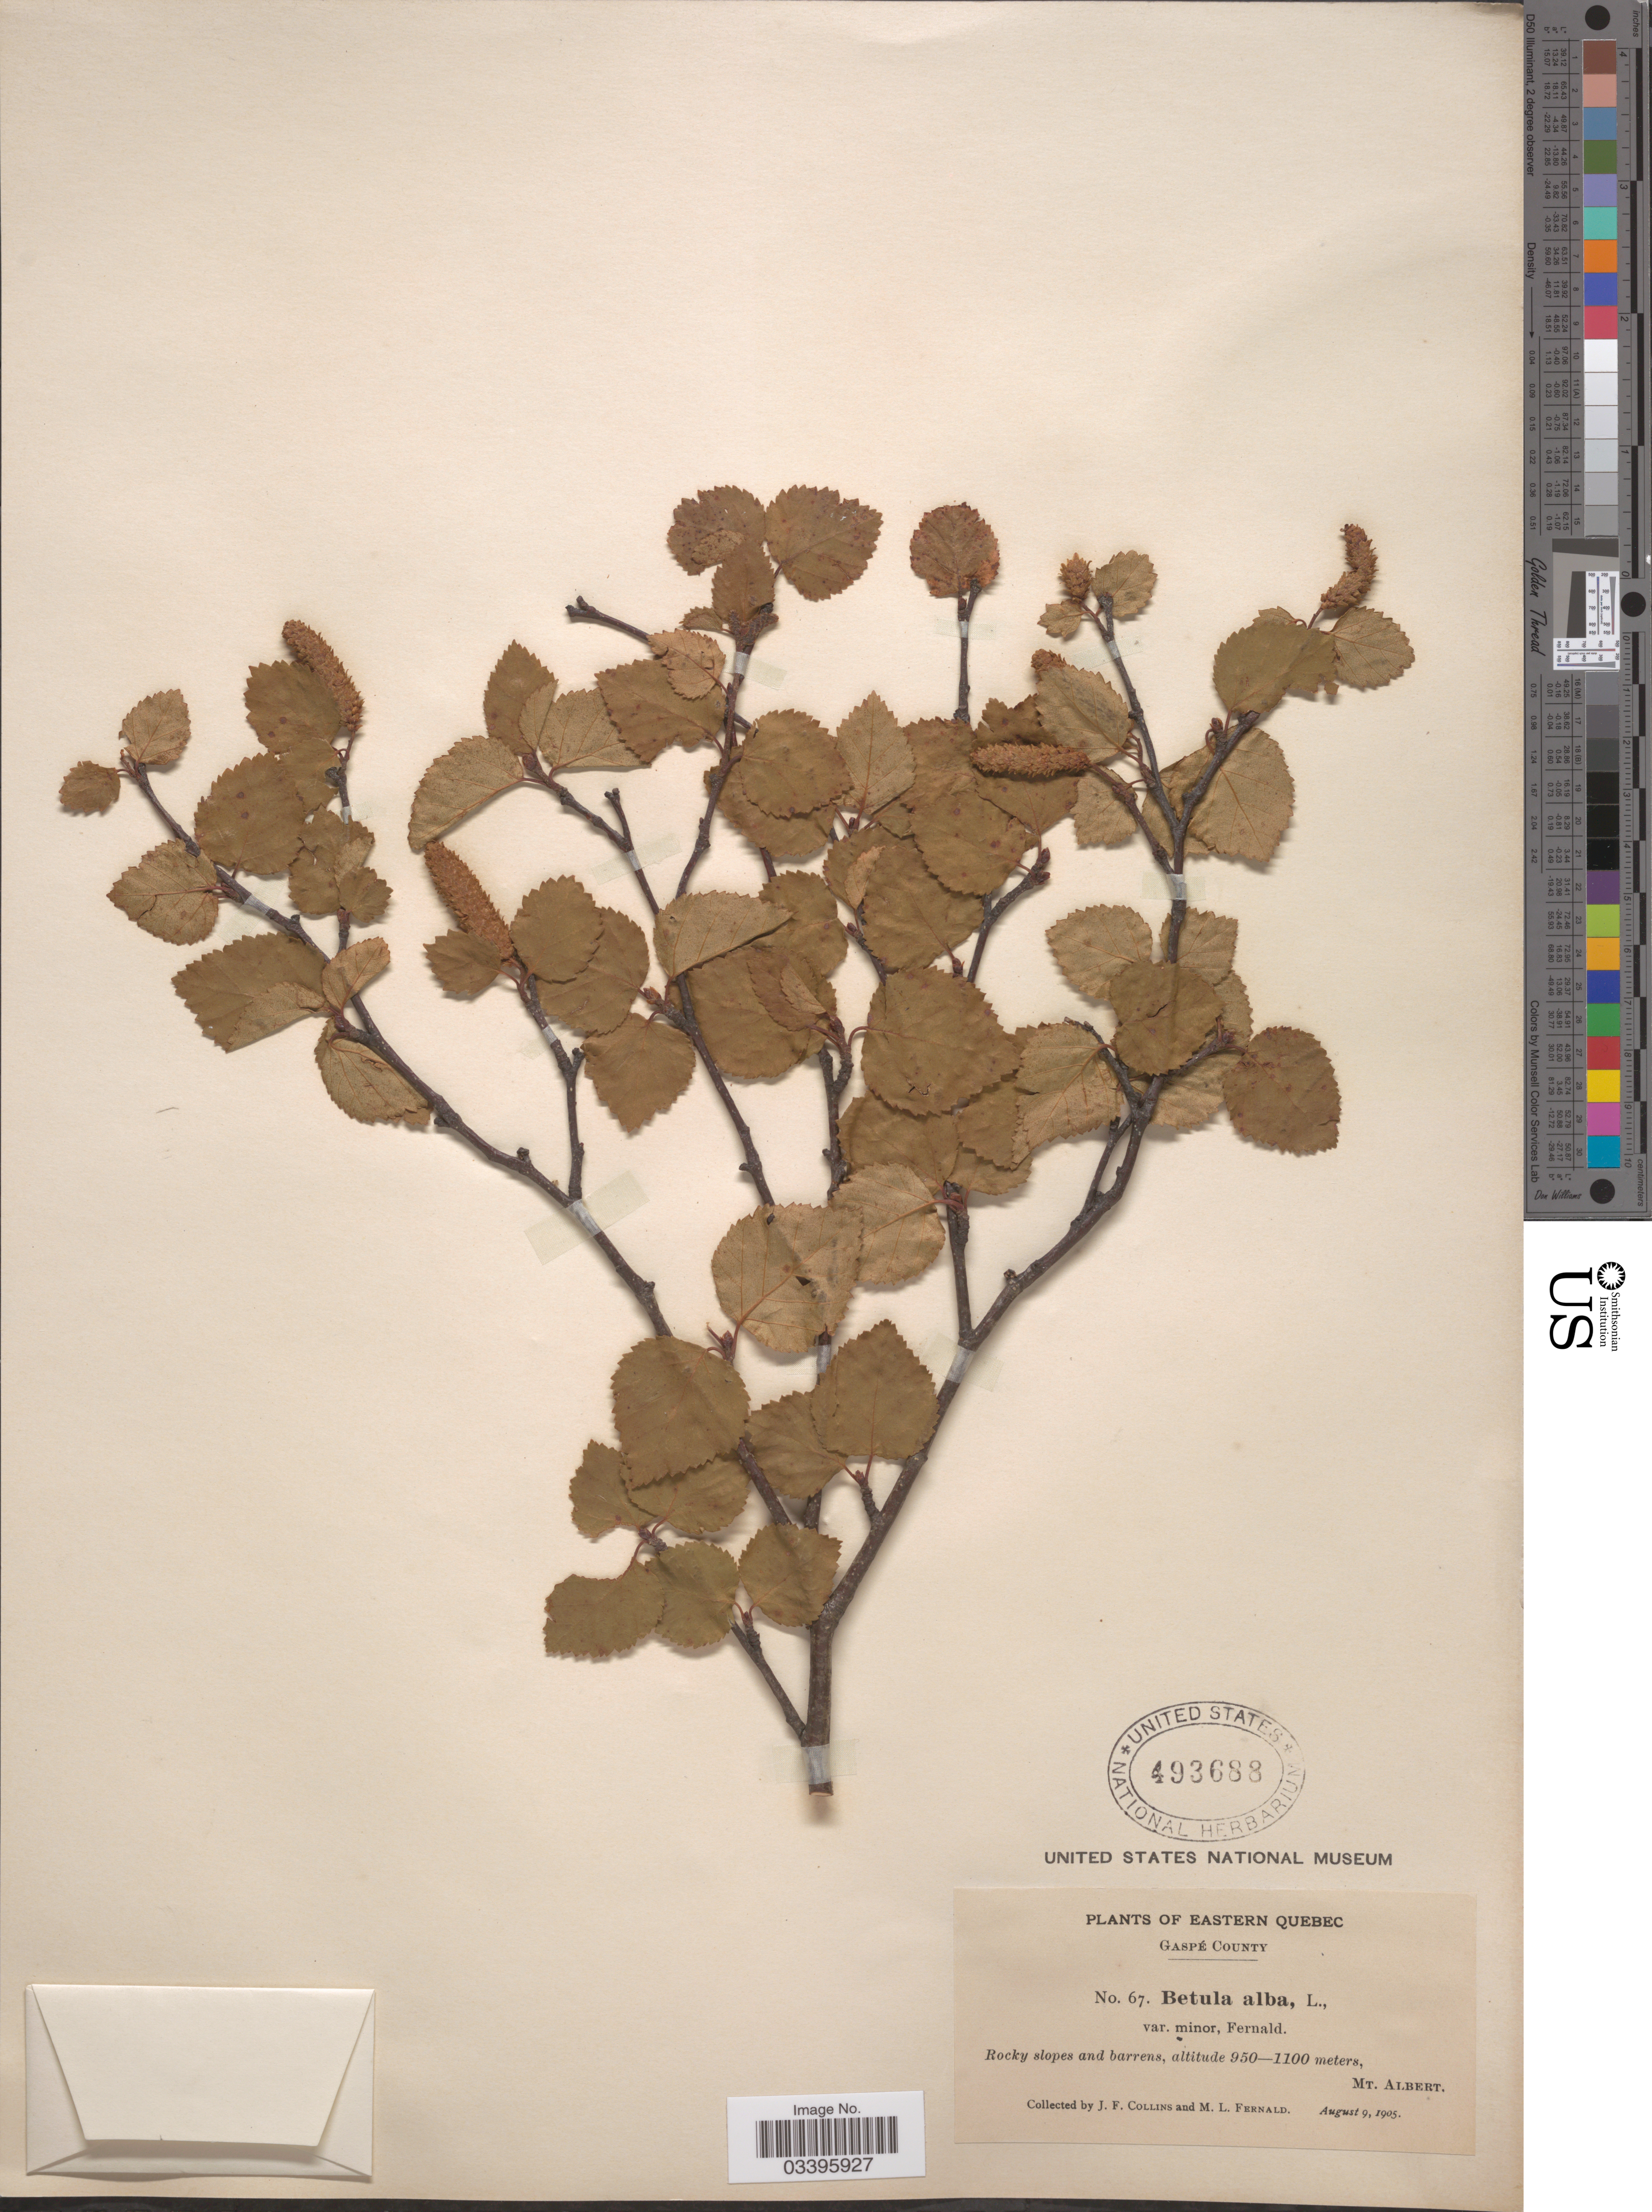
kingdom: Plantae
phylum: Tracheophyta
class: Magnoliopsida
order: Fagales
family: Betulaceae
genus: Betula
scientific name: Betula minor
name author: (Tuck.) Fernald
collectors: J. Collins & M. L. Fernald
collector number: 67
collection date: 1905-08-09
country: Canada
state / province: Quebec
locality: Eastern Quebec. Gaspé County. Mt. Albert.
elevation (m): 950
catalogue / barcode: US 493688